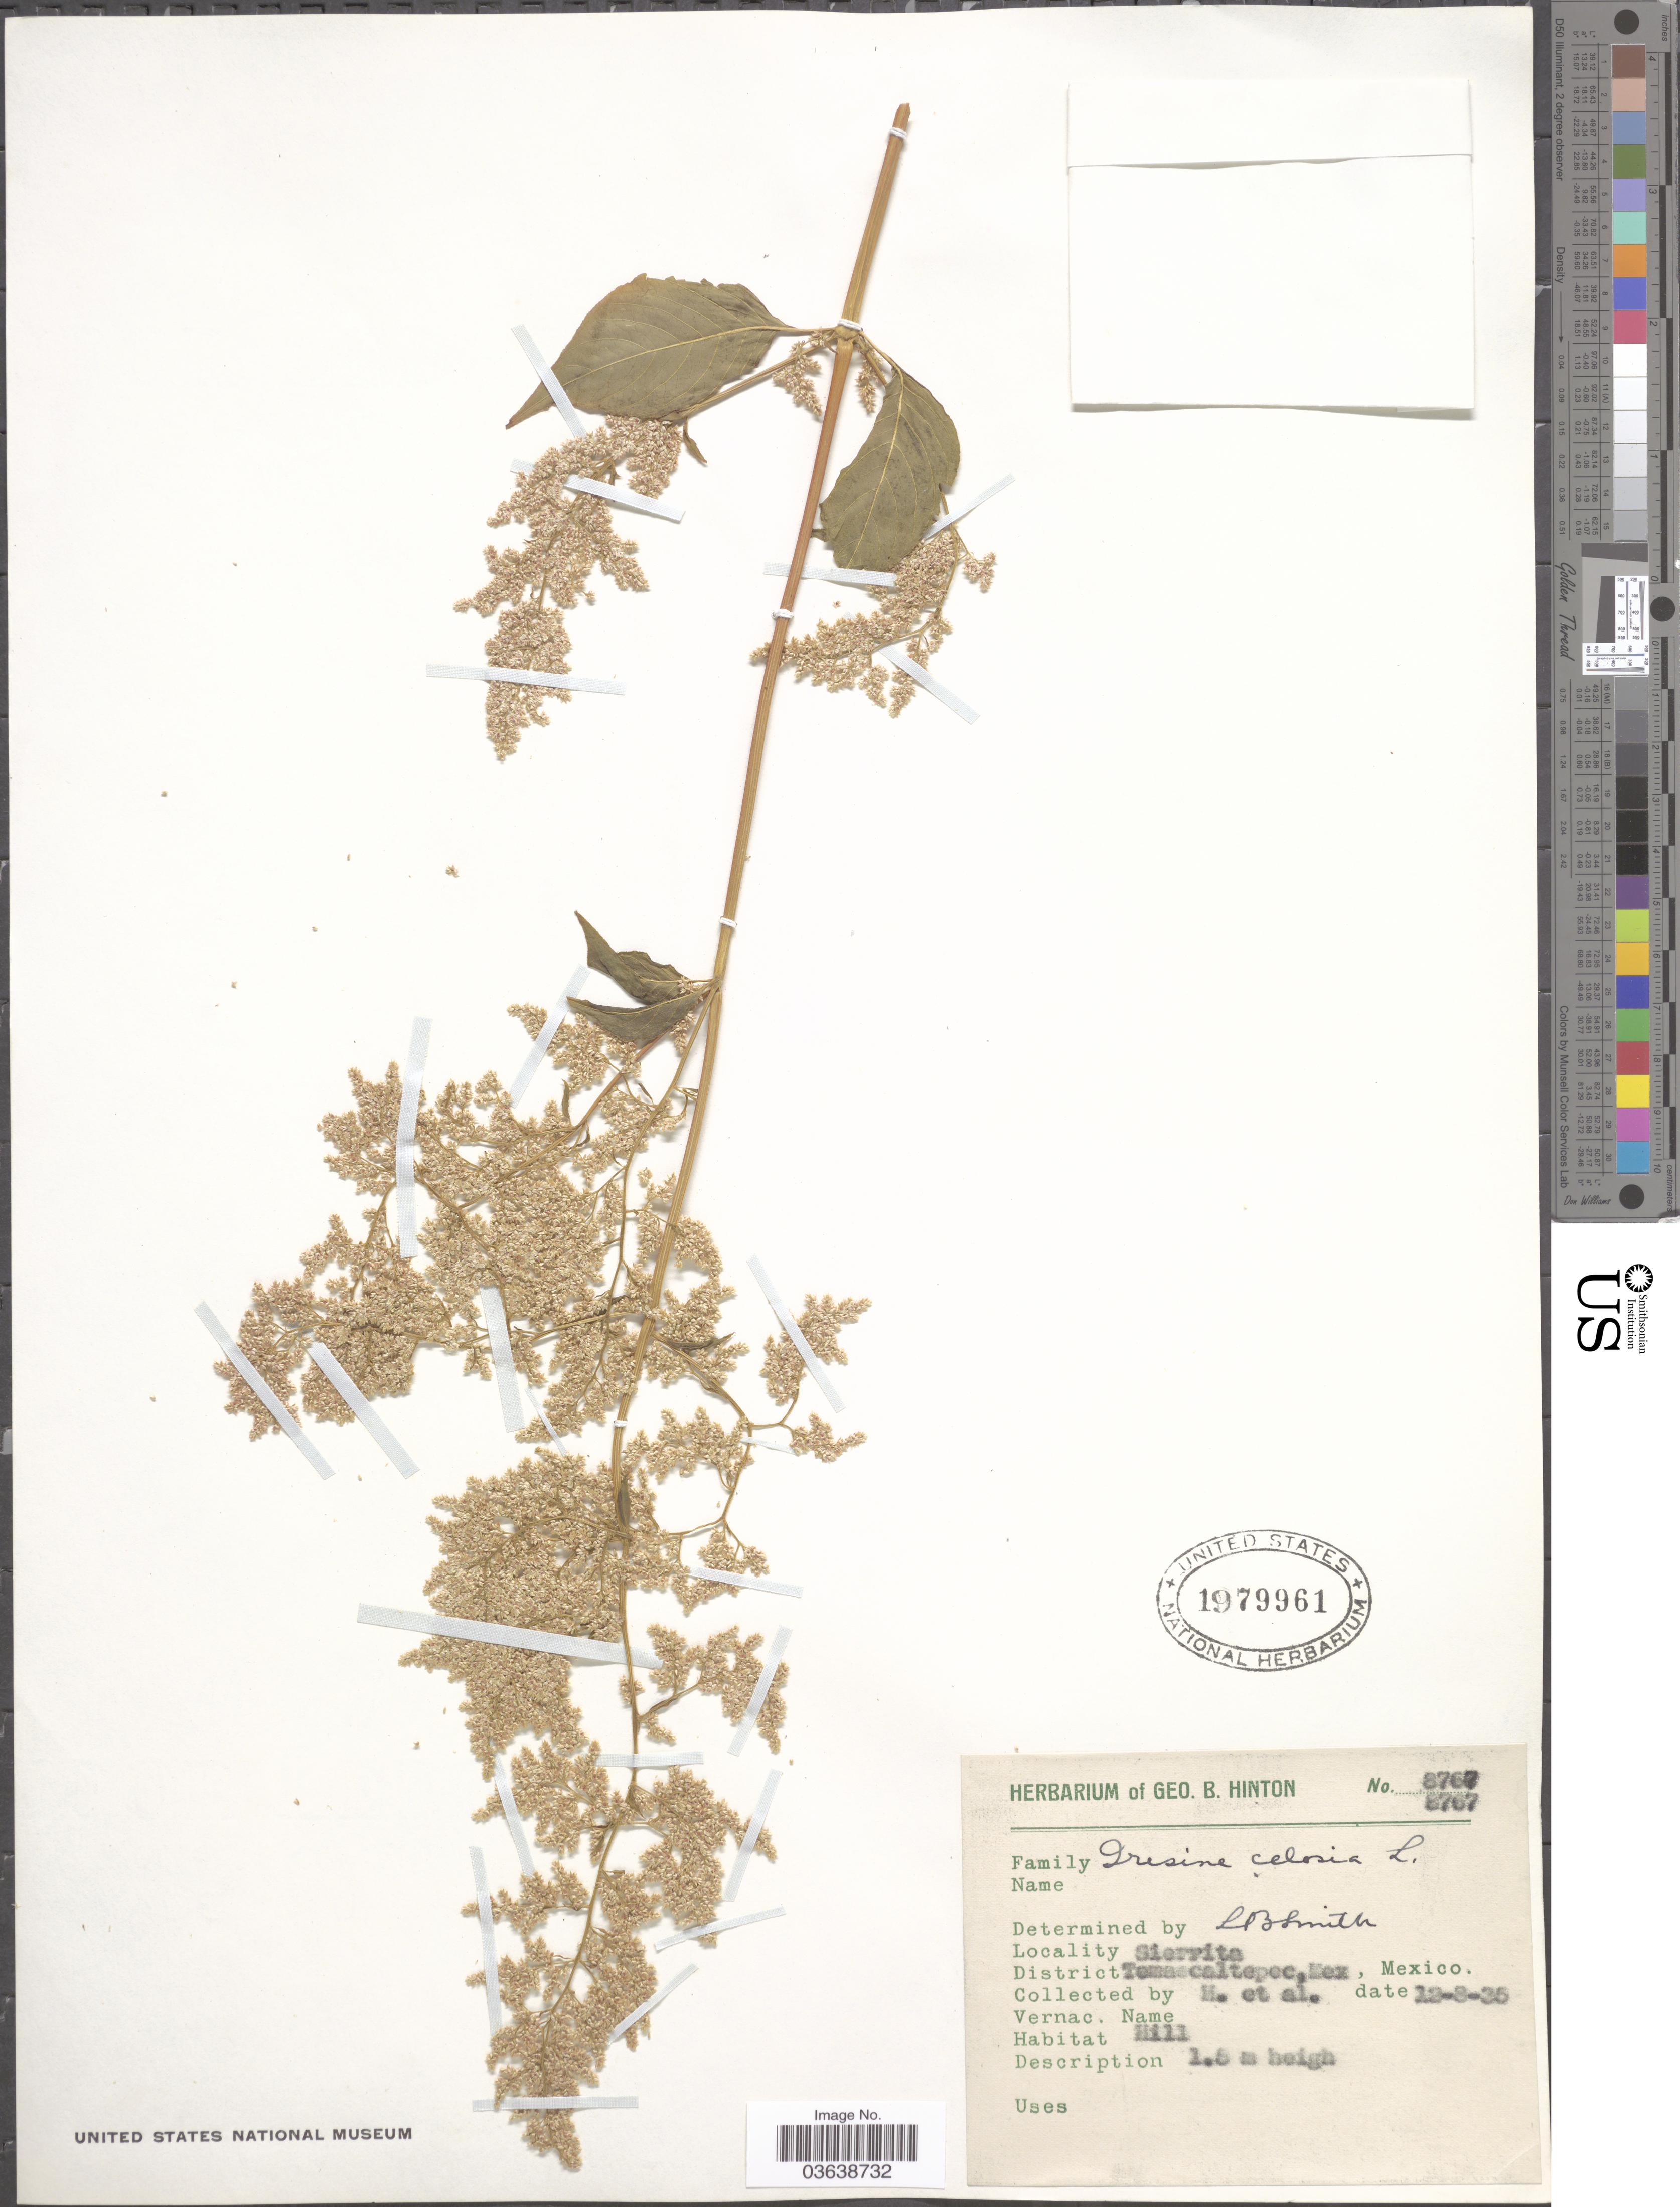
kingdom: Plantae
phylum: Tracheophyta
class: Magnoliopsida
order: Caryophyllales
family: Amaranthaceae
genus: Iresine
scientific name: Iresine celosia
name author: L.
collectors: G. B. Hinton & et al.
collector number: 8767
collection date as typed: Transcribed d/m/y: 12/8/35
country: Mexico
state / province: México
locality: Sierrita. District Temascaltepec.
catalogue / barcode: US 1979961